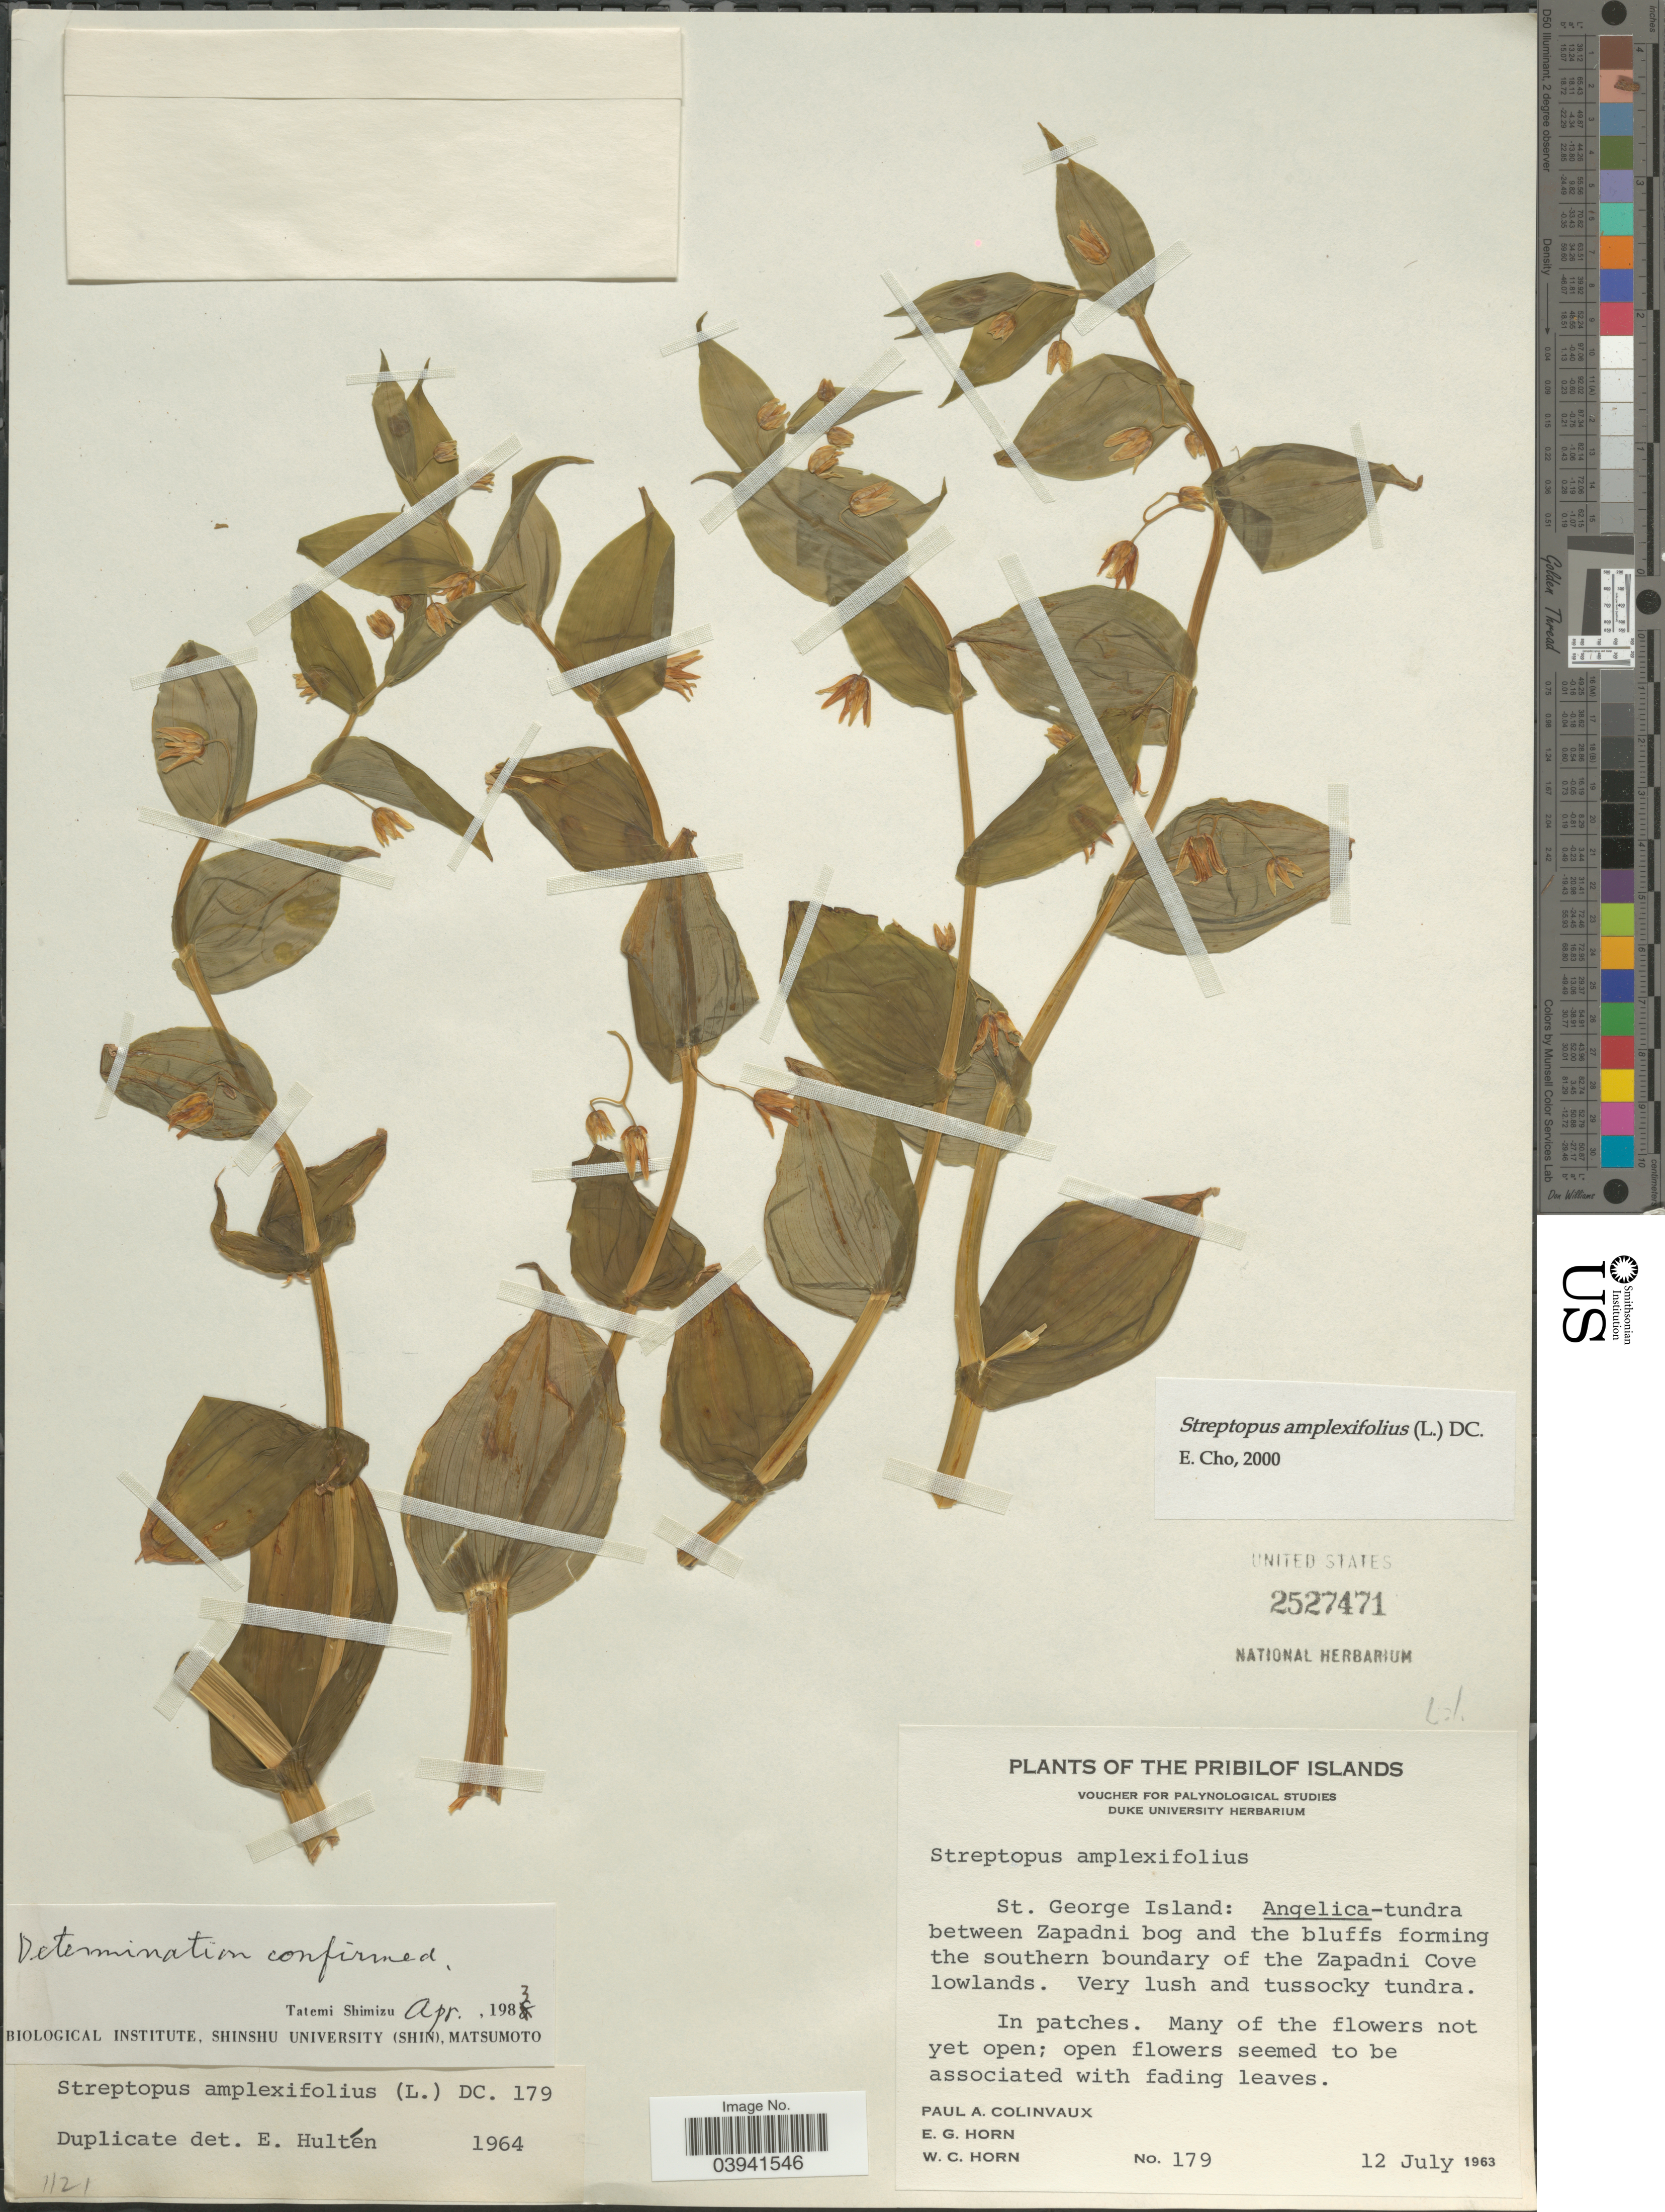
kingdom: Plantae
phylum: Tracheophyta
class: Liliopsida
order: Liliales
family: Liliaceae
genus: Streptopus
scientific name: Streptopus amplexifolius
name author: (L.) DC.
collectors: P. Colinvaux, E. Horn & W. Horn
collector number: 179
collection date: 1963-07-12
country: United States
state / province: Alaska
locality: The Pribilof Islands. St. George Island: Angelica-tundra between Zapadni bog and the bluffs forming the southern boundary of the Zapadni Cove lowlands.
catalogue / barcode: US 2527471